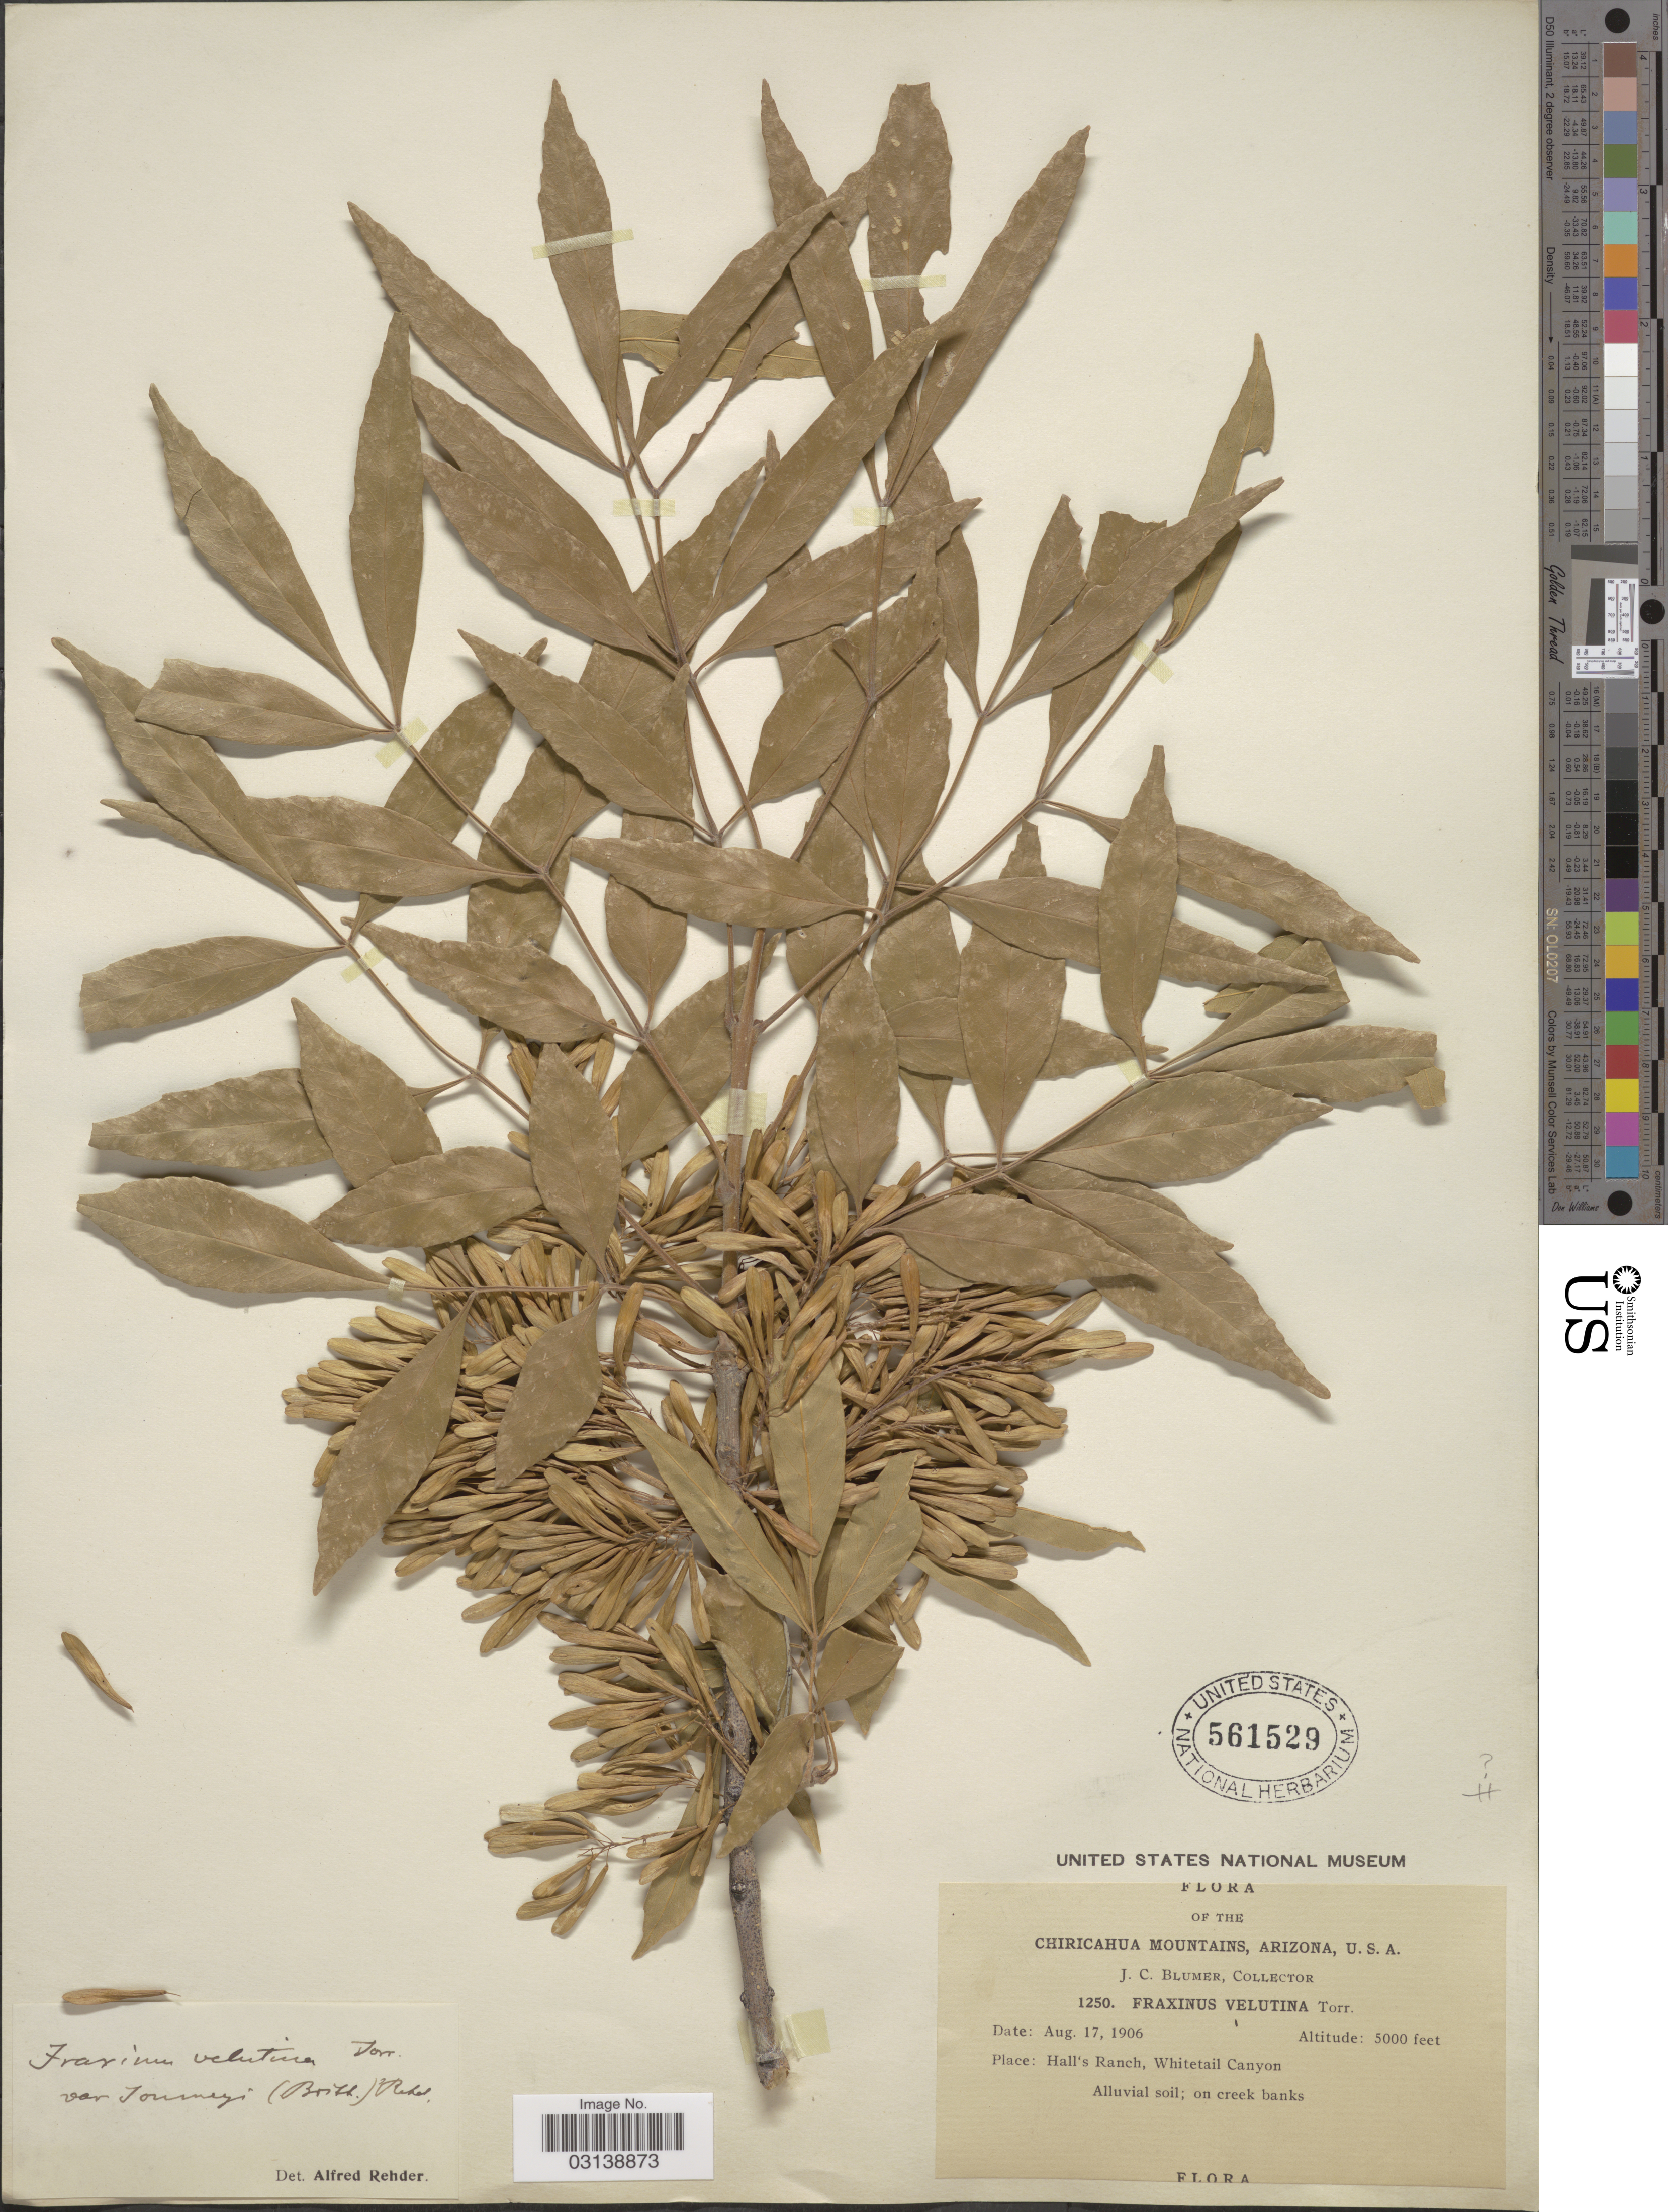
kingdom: Plantae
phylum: Tracheophyta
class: Magnoliopsida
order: Lamiales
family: Oleaceae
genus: Fraxinus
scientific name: Fraxinus papillosa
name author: Lingelsh.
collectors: J. C. Blumer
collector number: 1250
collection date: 1906-08-17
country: United States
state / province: Arizona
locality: Chiricahua Mountains. Hall's Ranch, Whitetail Canyon.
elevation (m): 1524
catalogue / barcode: US 561529